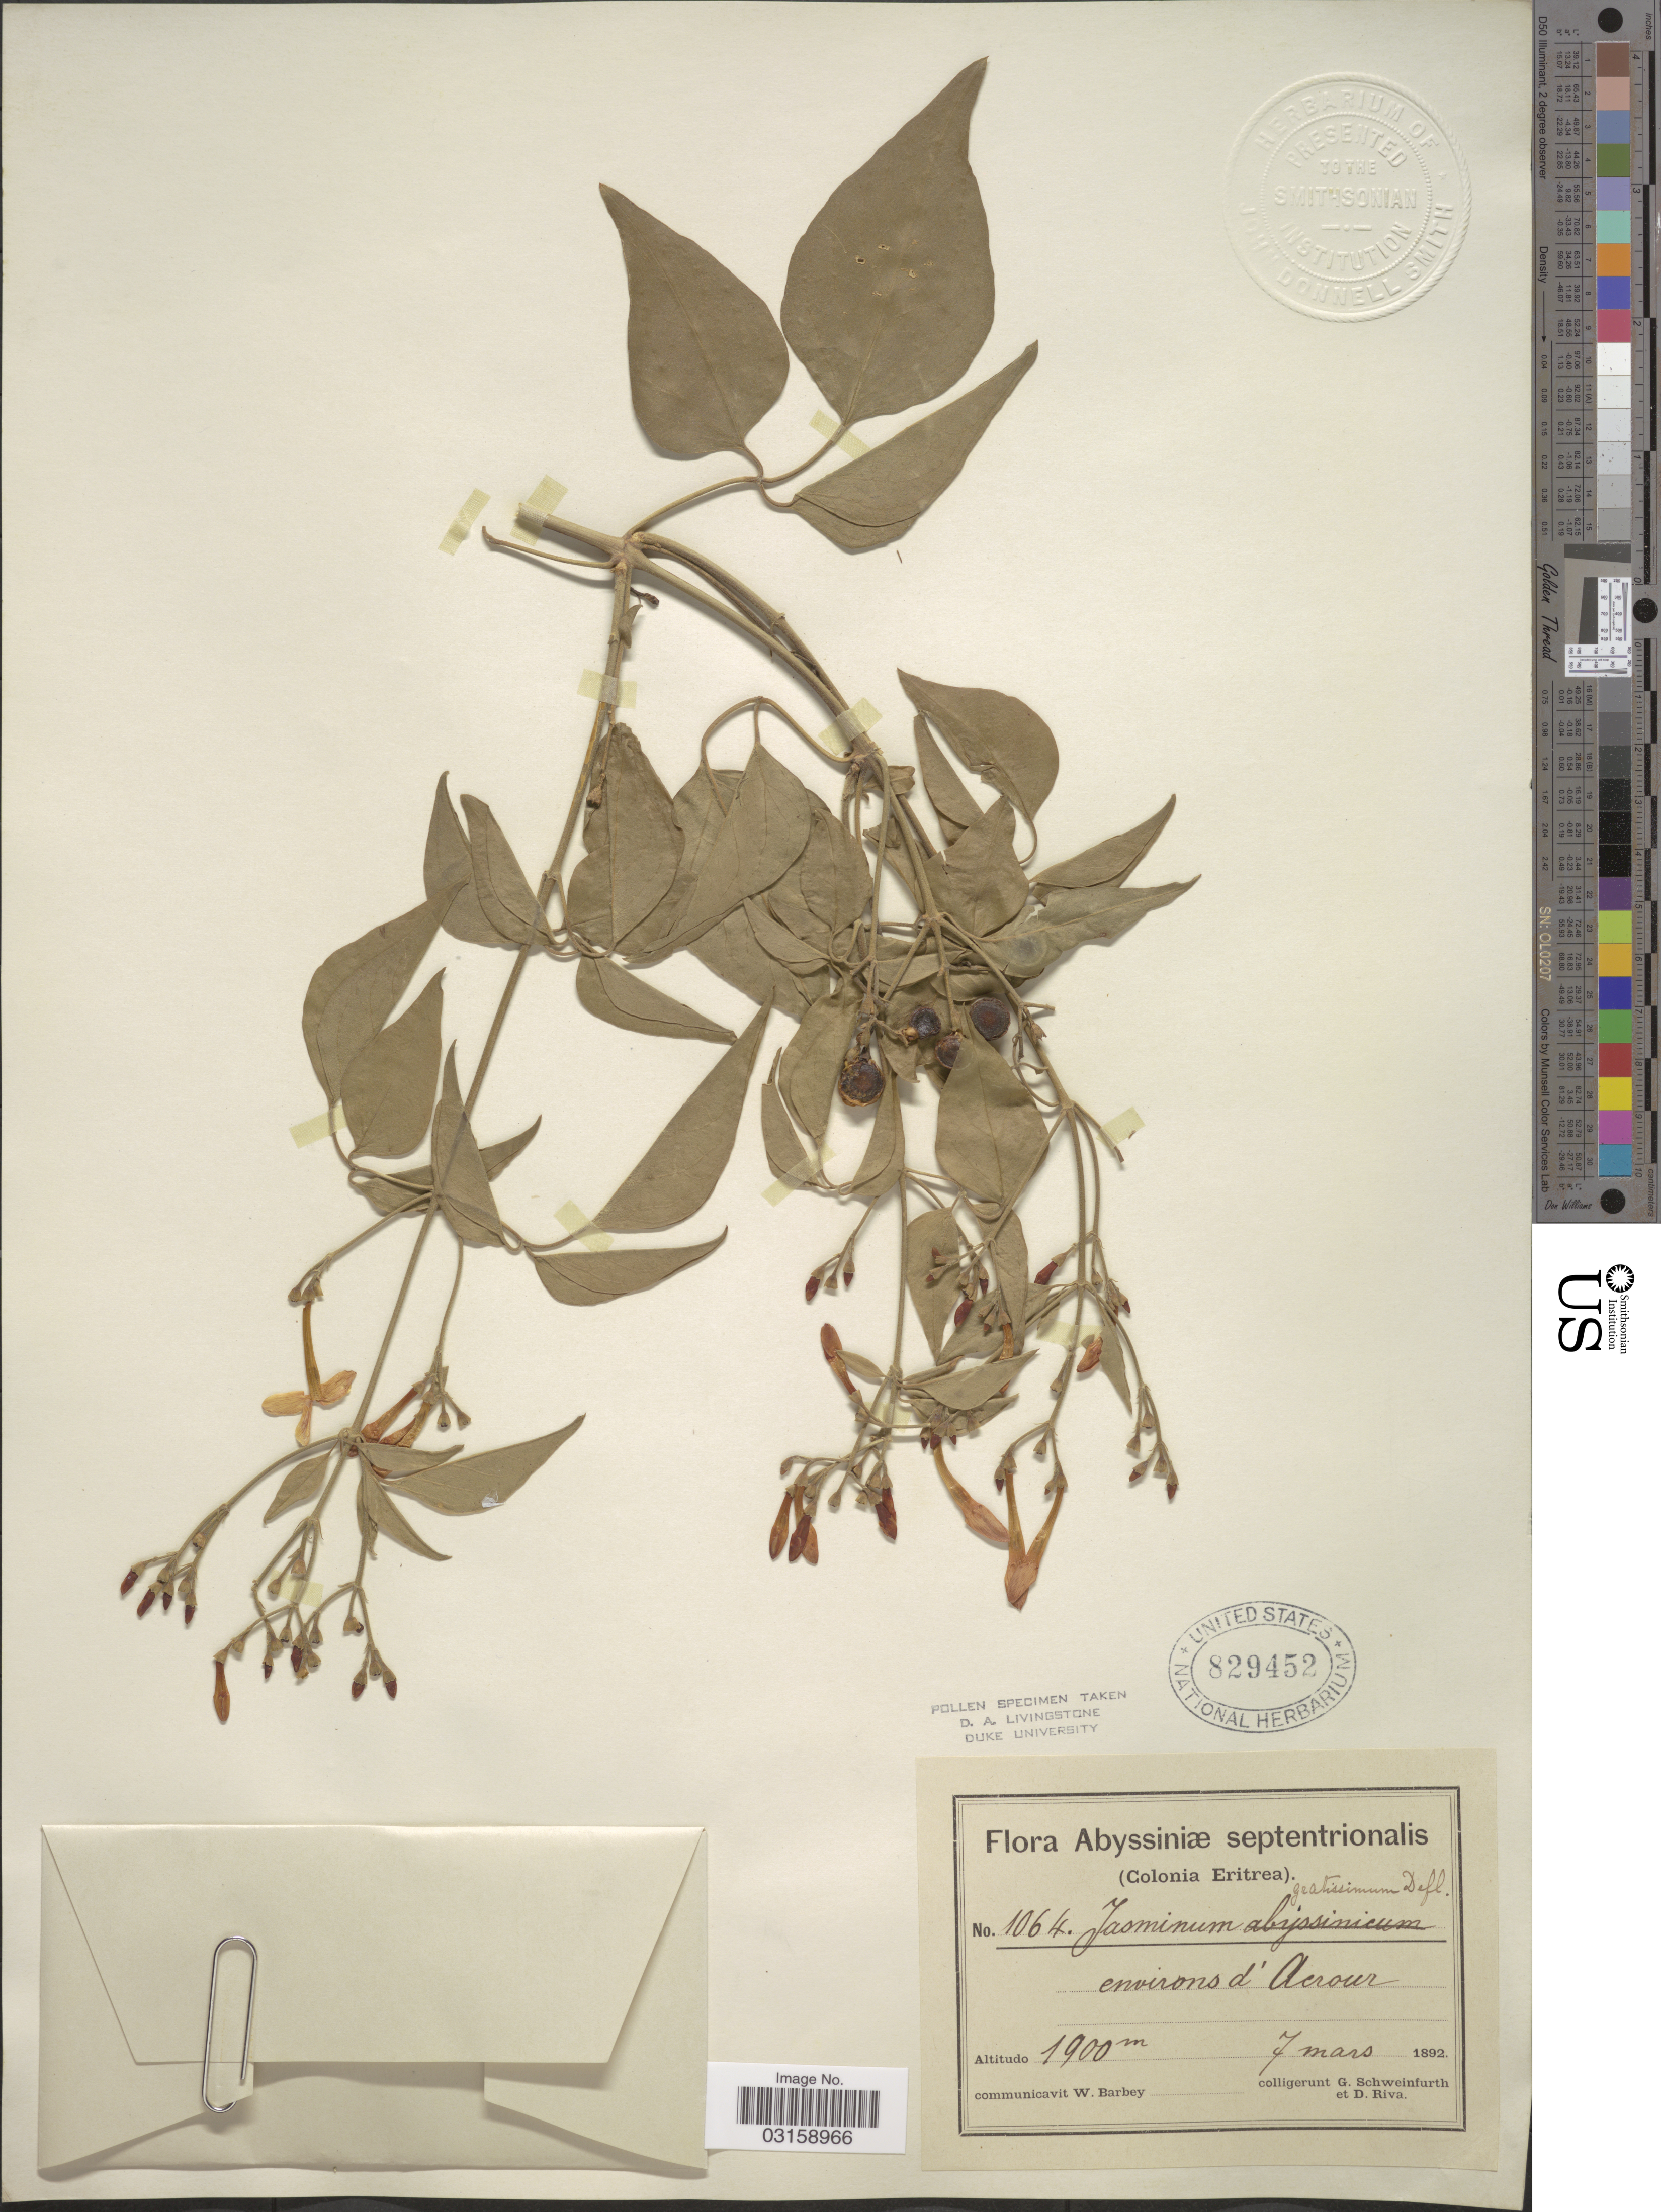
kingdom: Plantae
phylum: Tracheophyta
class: Magnoliopsida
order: Lamiales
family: Oleaceae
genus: Jasminum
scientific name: Jasminum gratissimum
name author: Deflers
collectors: G. A. Schweinfurth (herbarium) & D. Riva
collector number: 1064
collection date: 1892-03-07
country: Eritrea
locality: Abyssiniæ septentrionalis (Colonia Eritrea), environs d'Acrour.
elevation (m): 1900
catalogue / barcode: US 829452